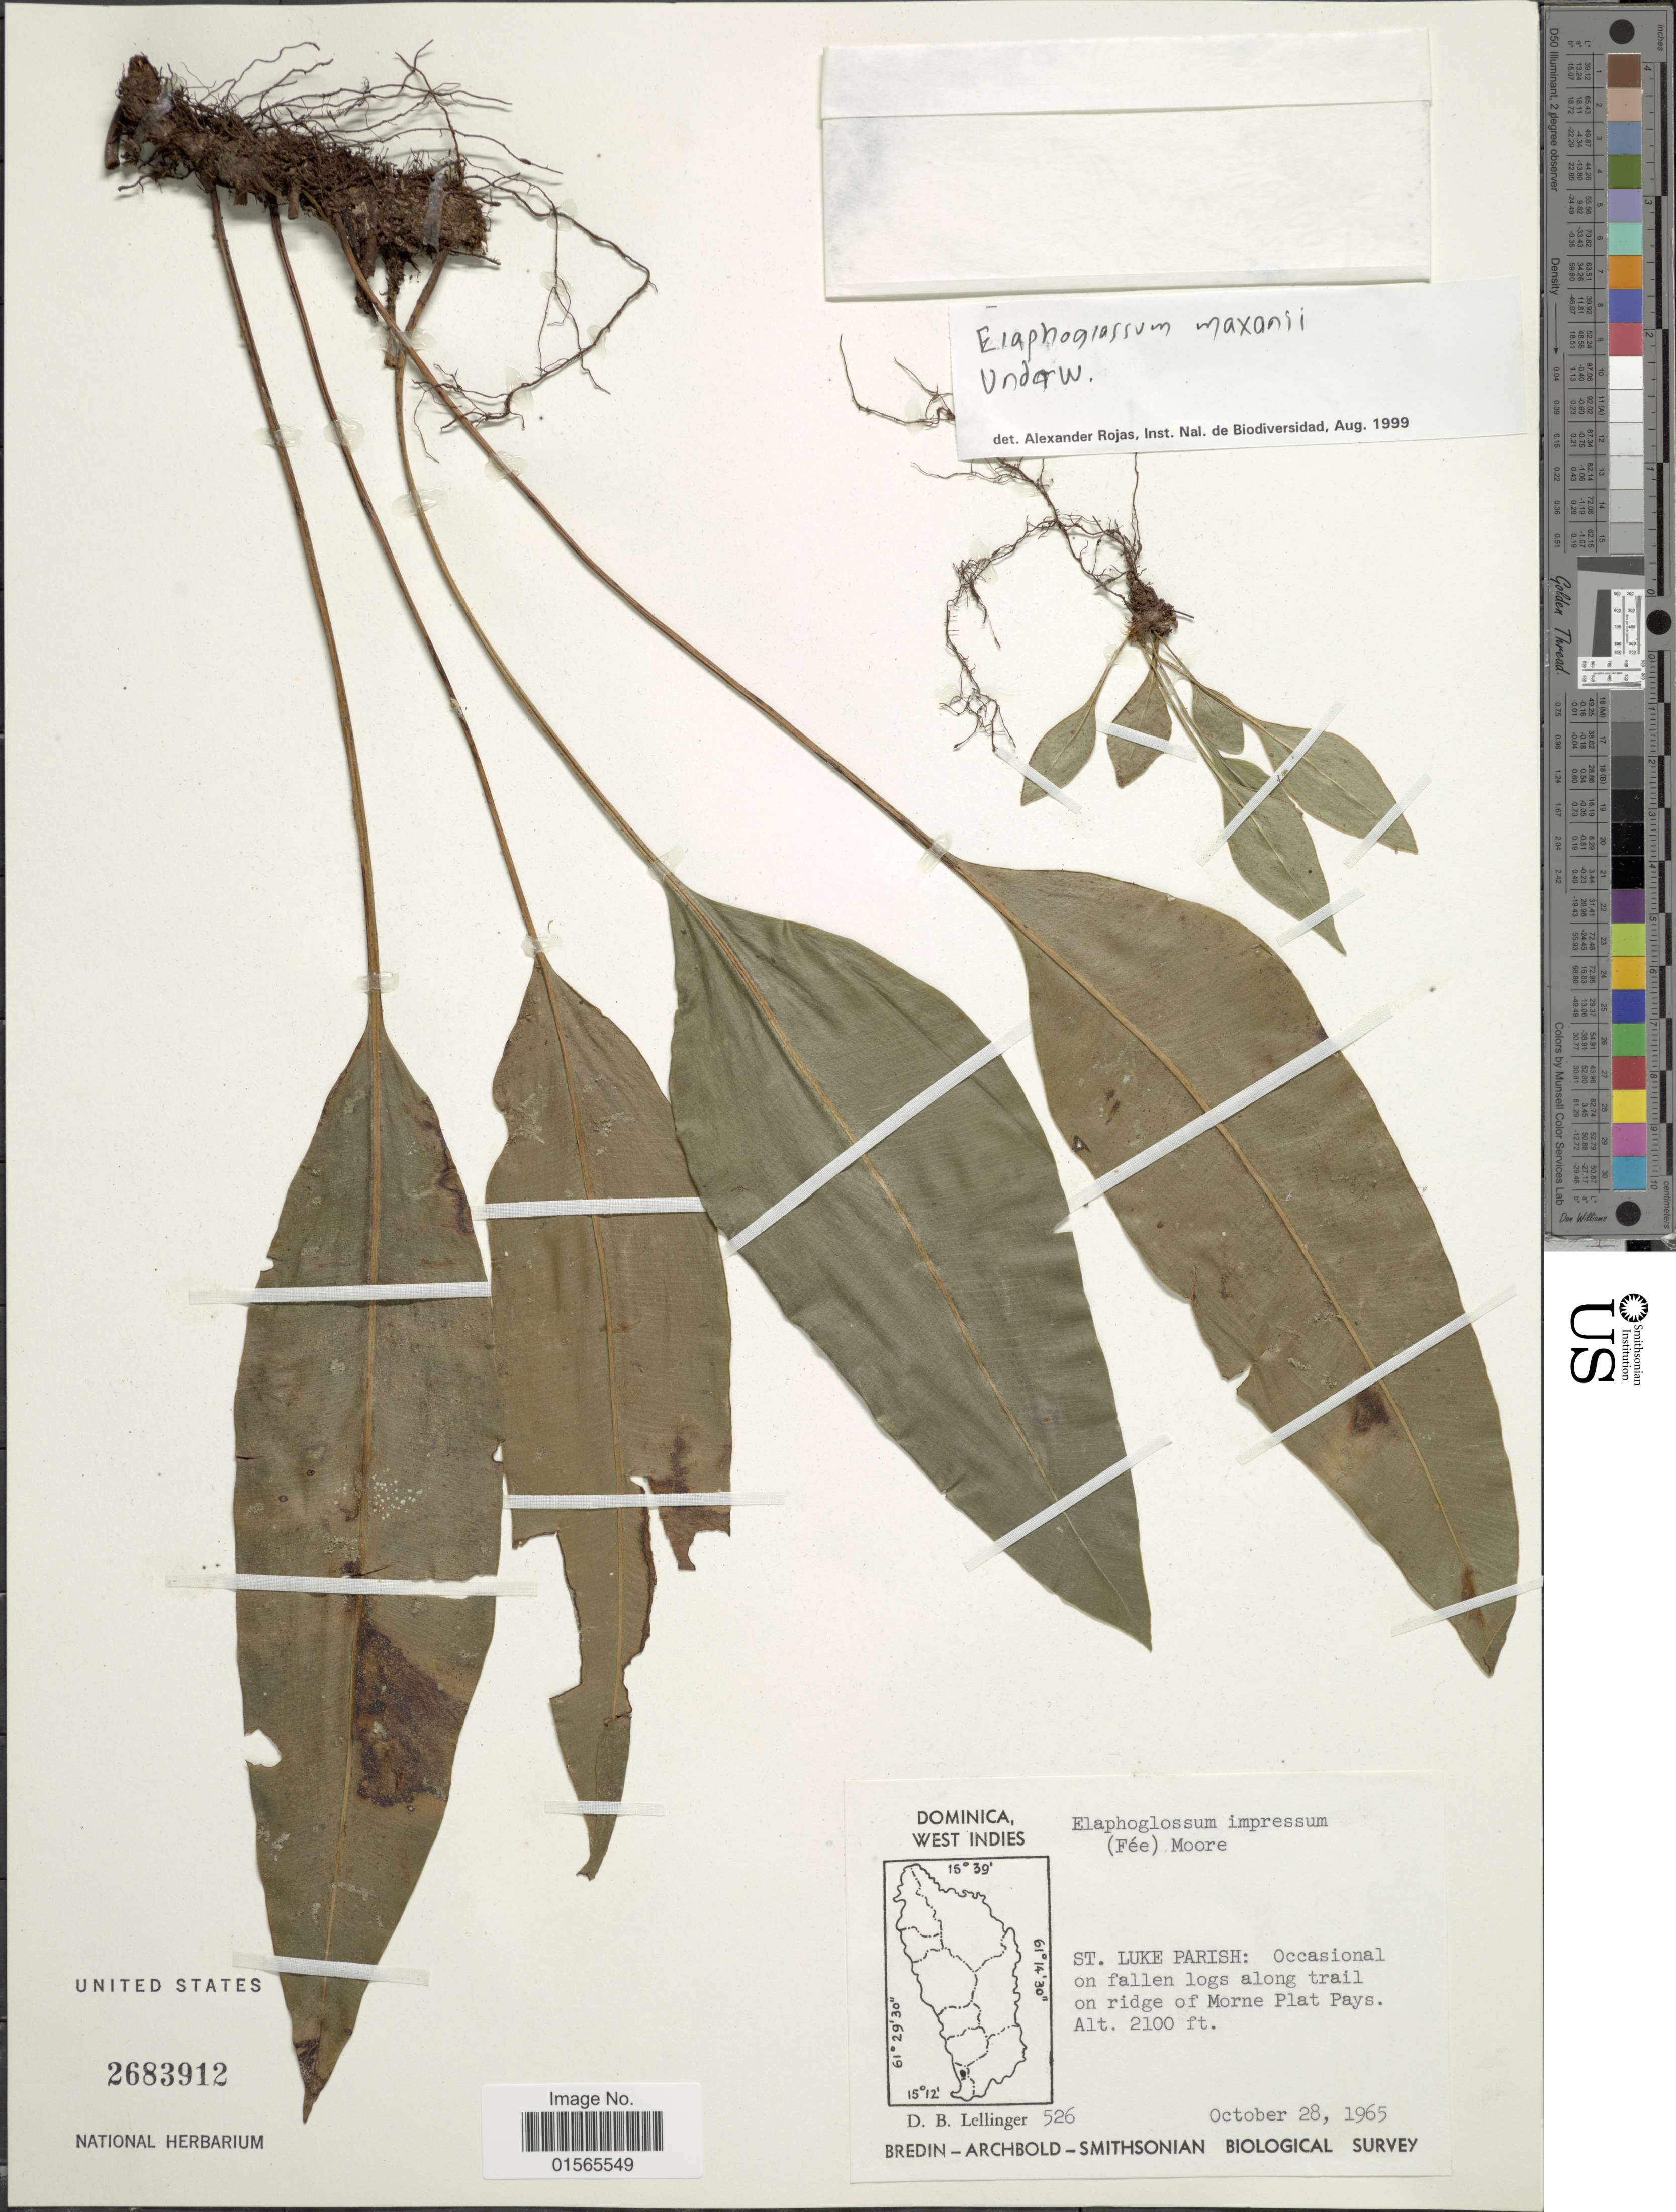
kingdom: Plantae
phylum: Tracheophyta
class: Polypodiopsida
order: Polypodiales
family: Dryopteridaceae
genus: Elaphoglossum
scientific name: Elaphoglossum impressum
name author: (Fée) T. Moore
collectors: D. B. Lellinger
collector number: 526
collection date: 1965-10-28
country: Dominica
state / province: St. Luke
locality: St. Luke Parish: Occasional on fallen logs along trall on ridge of Morne Plat Pays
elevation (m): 640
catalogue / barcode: US 2683912